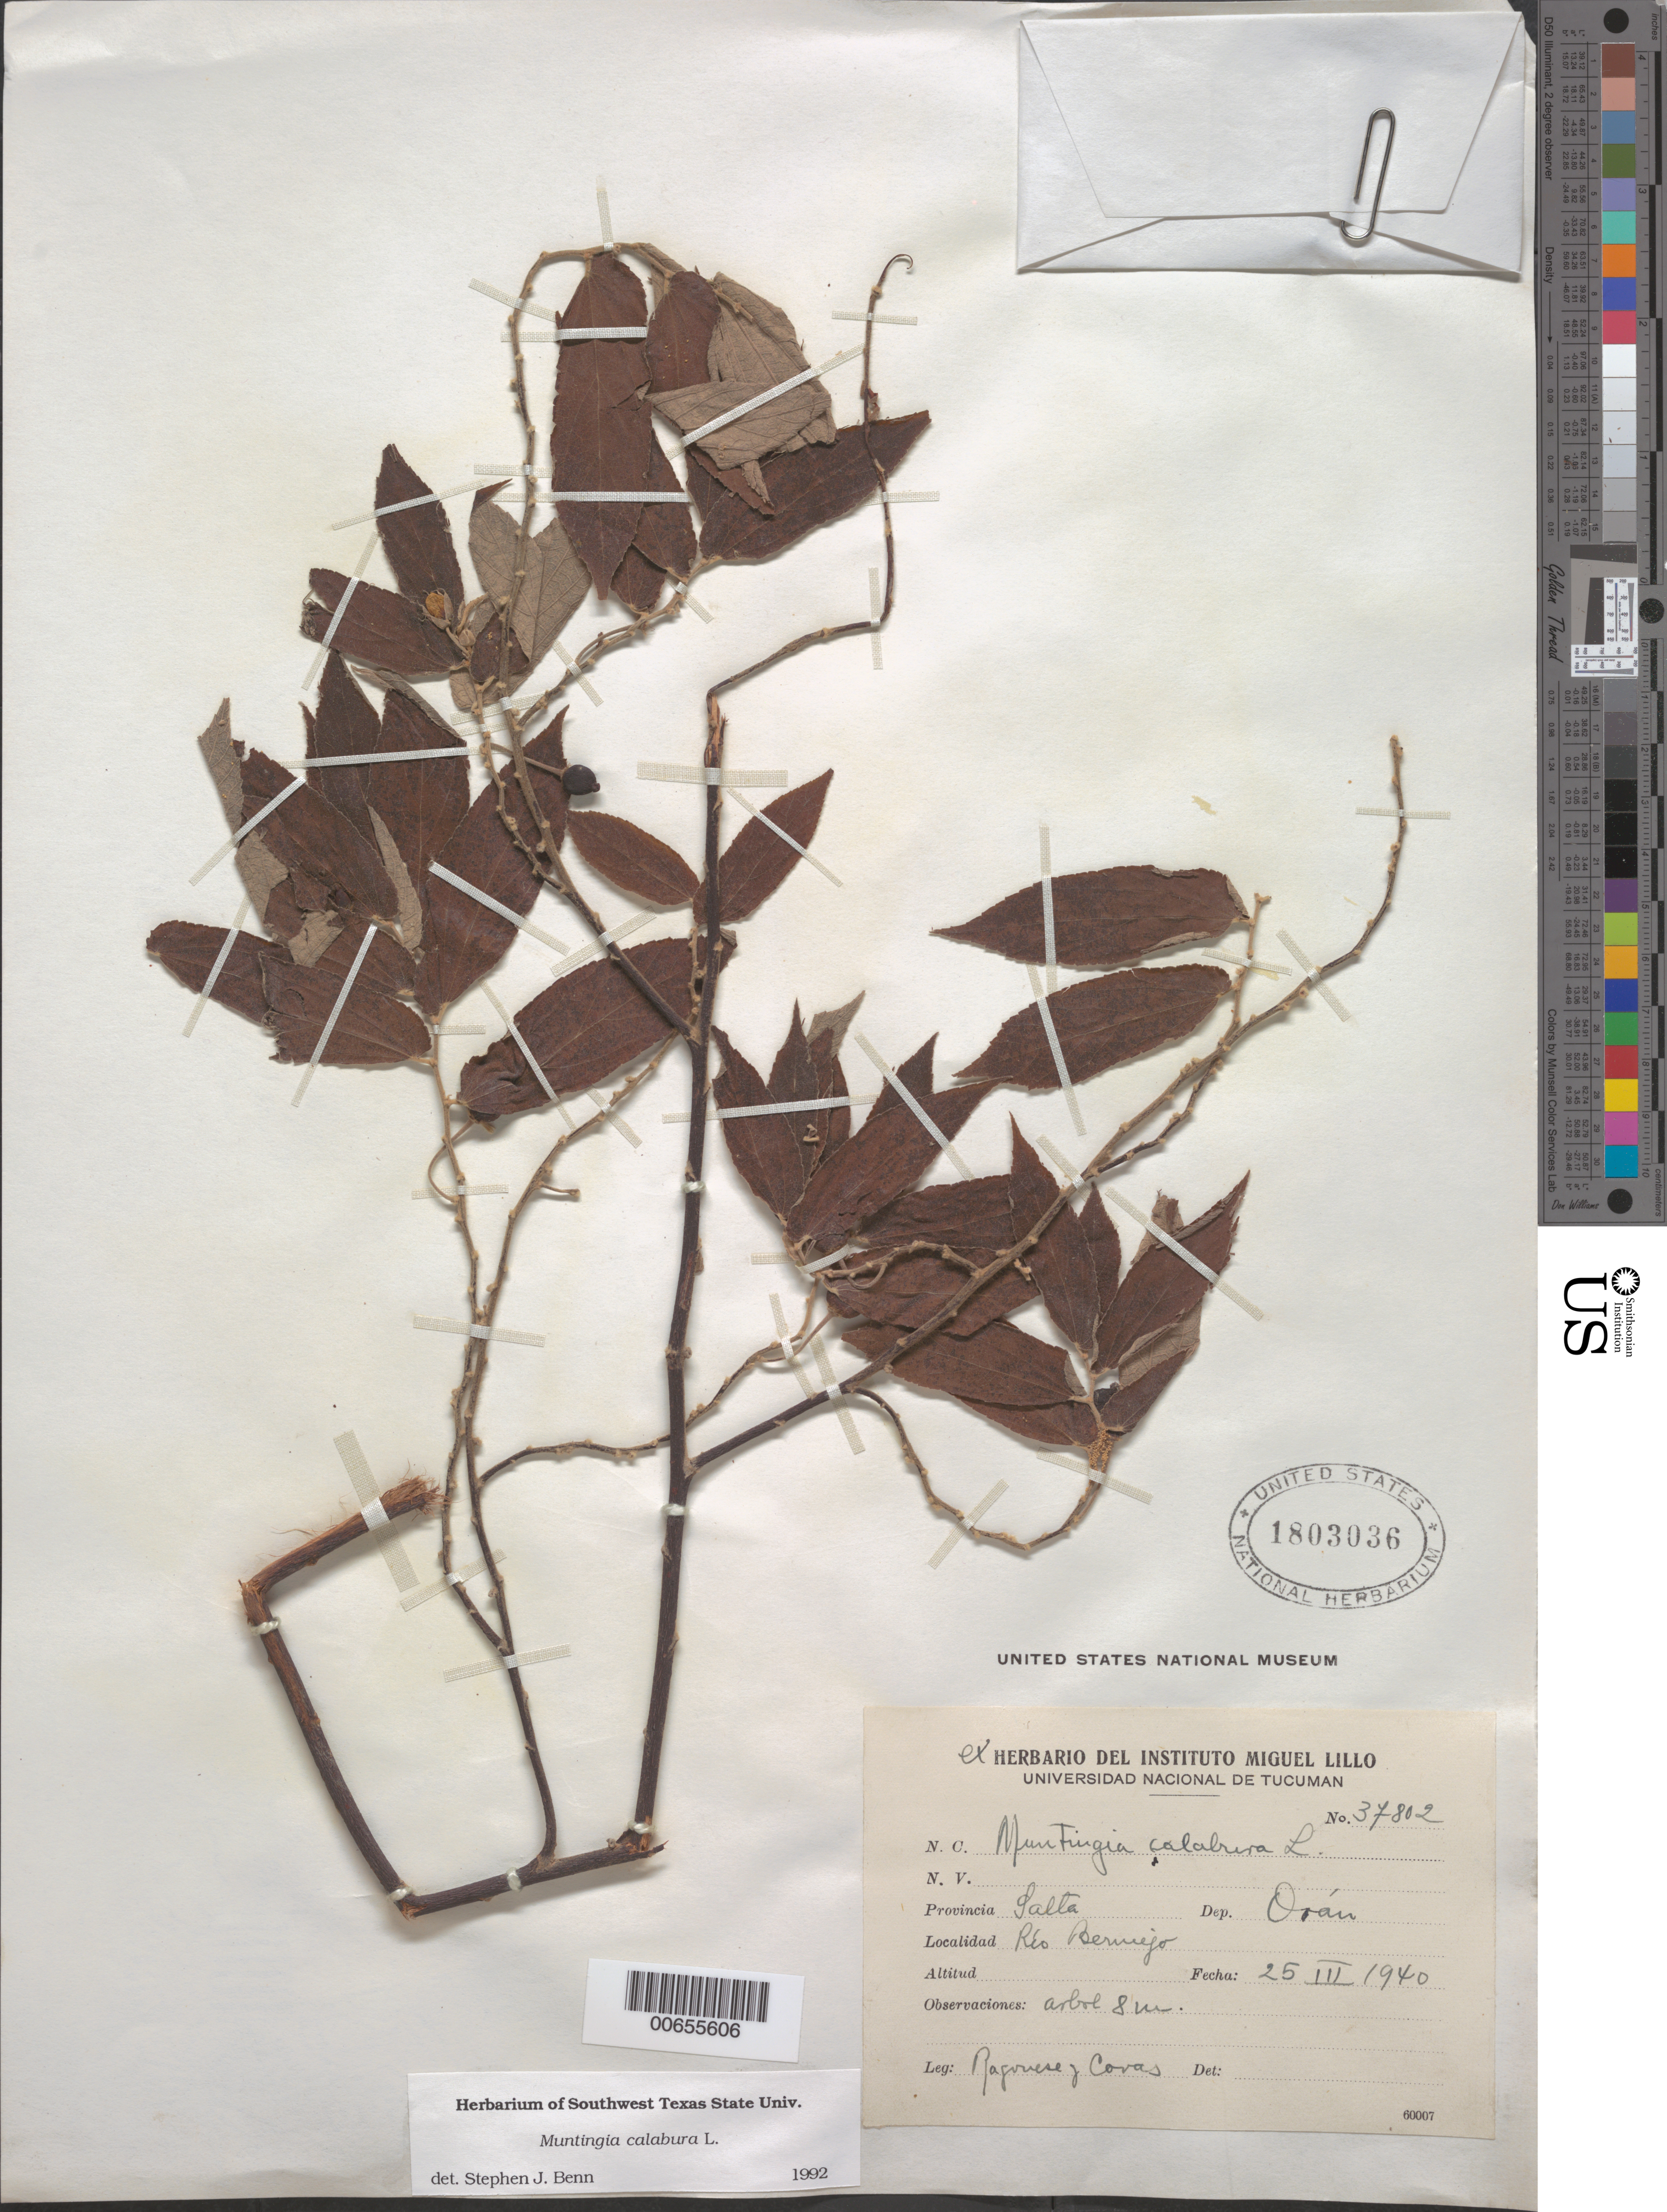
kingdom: Plantae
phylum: Tracheophyta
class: Magnoliopsida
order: Malvales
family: Muntingiaceae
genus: Muntingia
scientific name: Muntingia calabura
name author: L.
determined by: Benn, S. J.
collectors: -. Ragovese & -. Covas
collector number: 37802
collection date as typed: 25 Mar 1940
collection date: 1940-03-25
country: Argentina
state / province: Salta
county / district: Orán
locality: Río Bermejo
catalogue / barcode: US 1803036